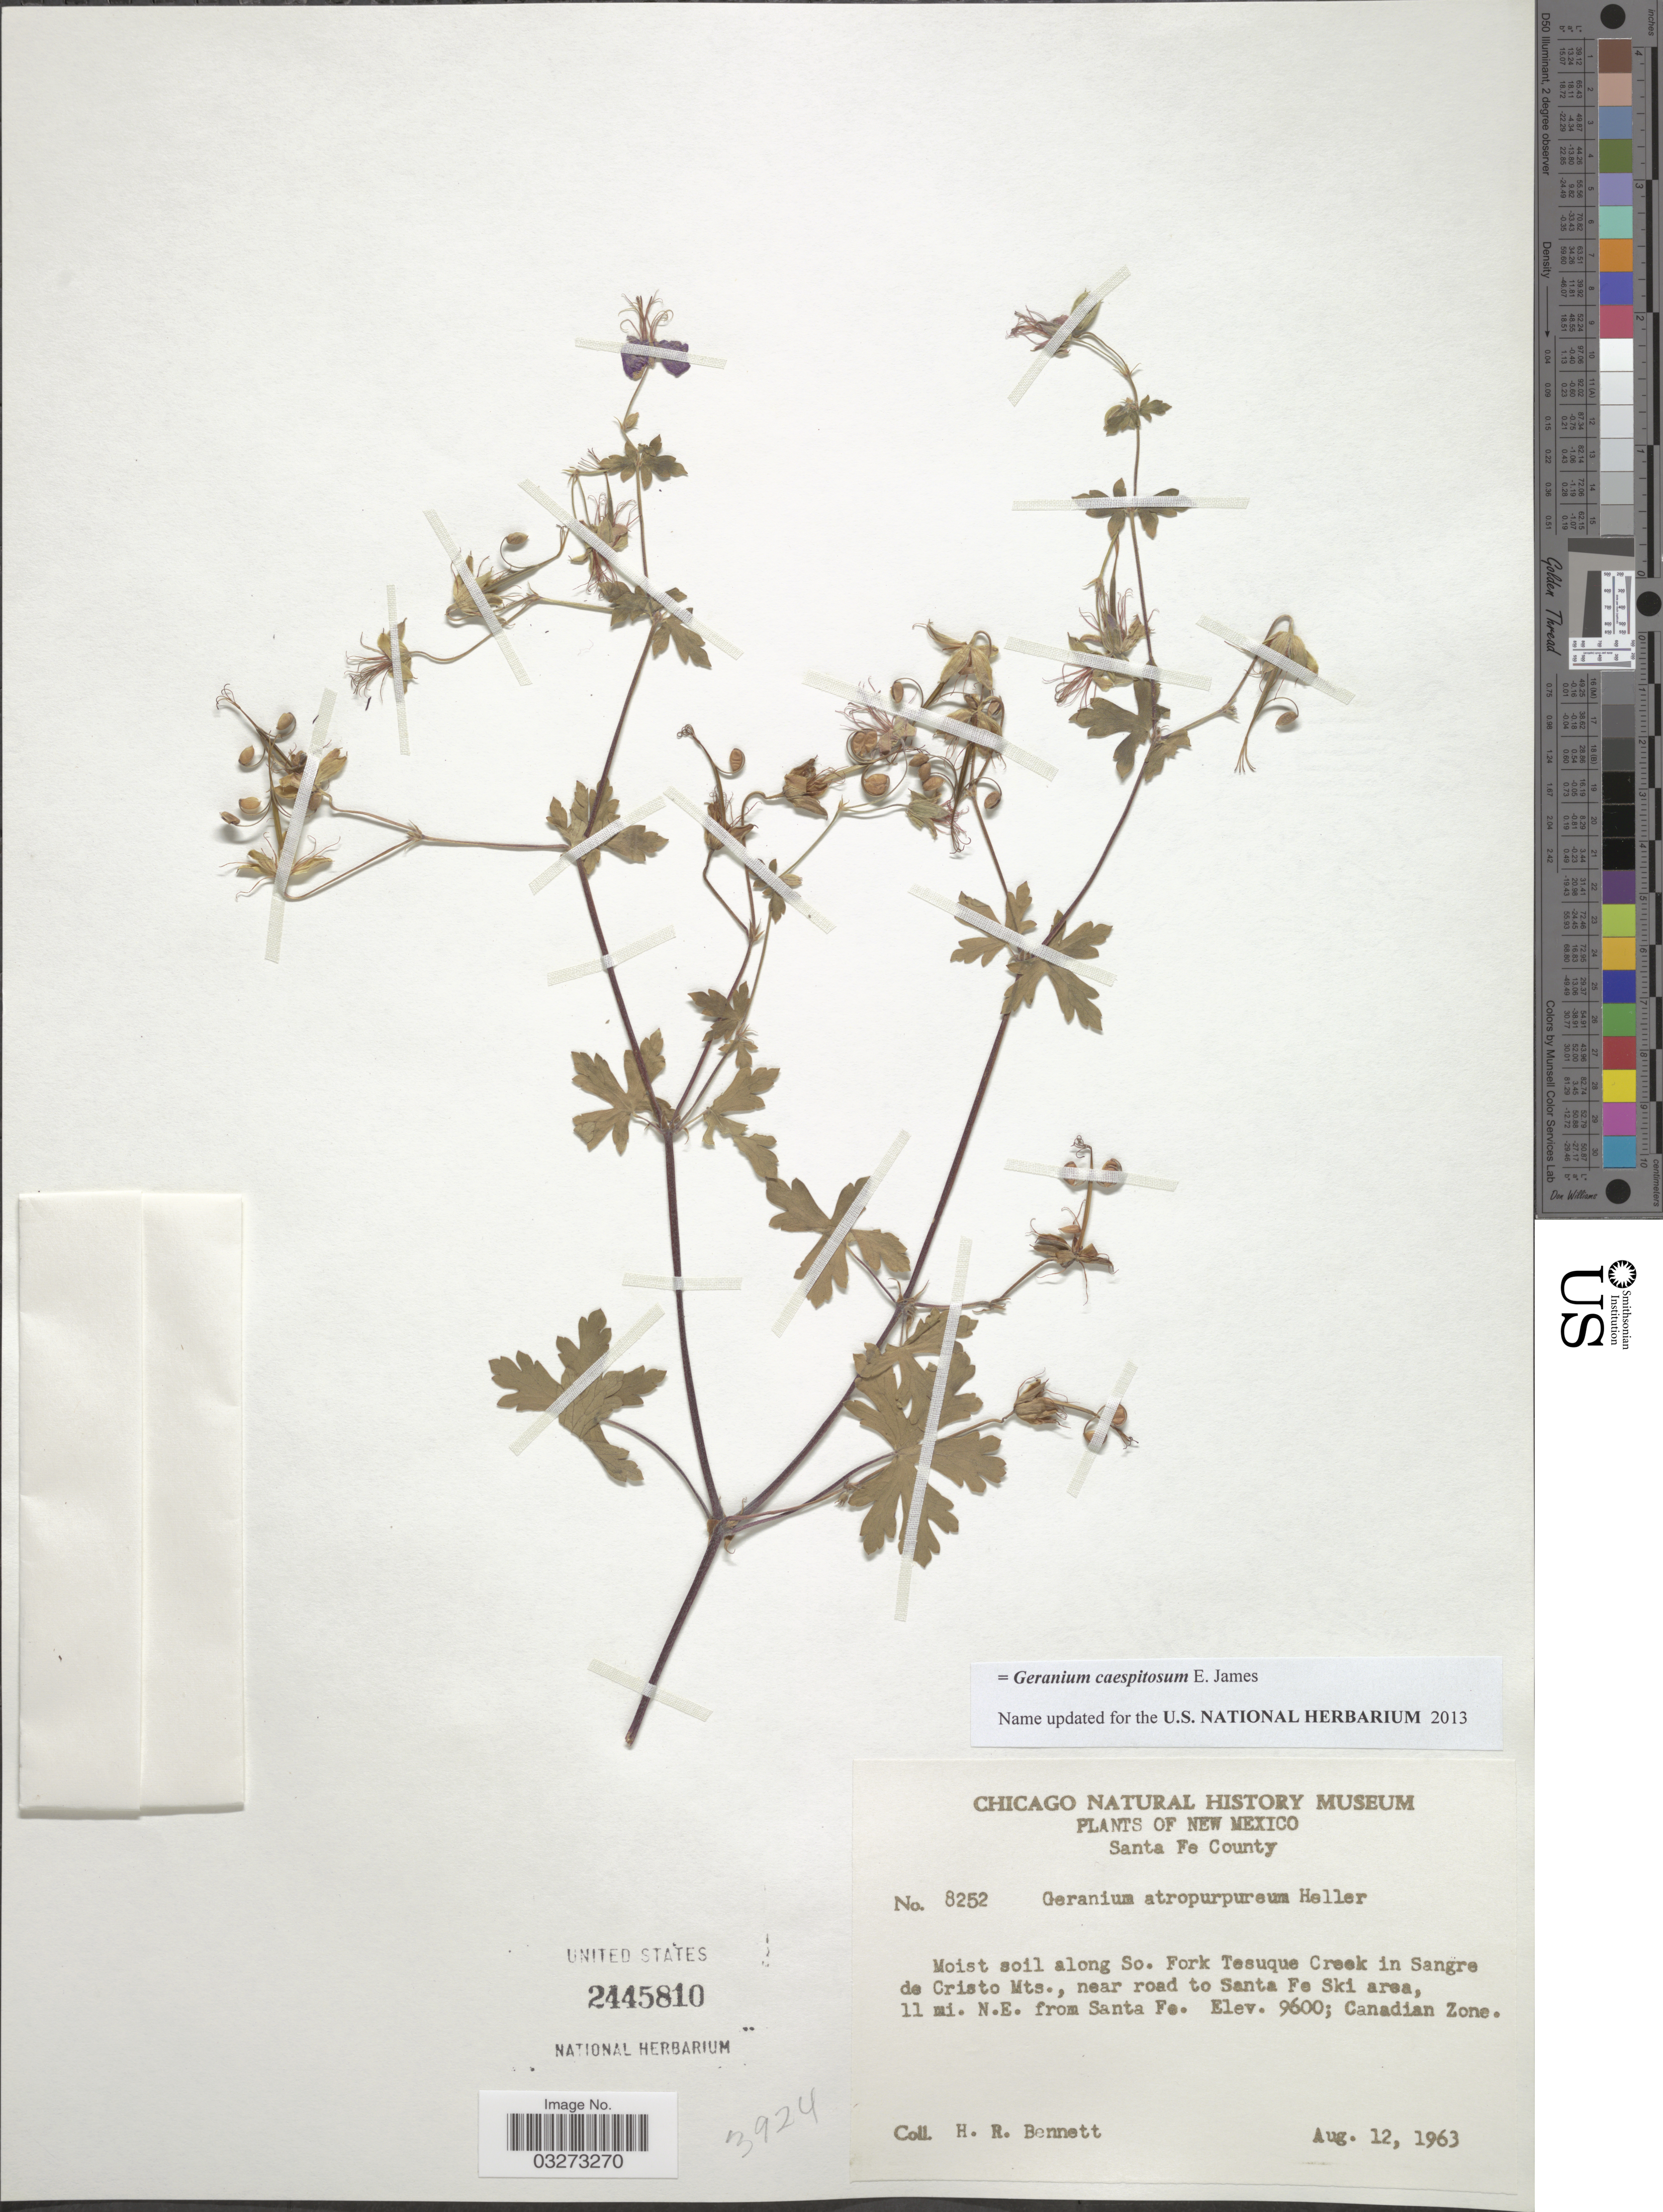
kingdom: Plantae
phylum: Tracheophyta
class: Magnoliopsida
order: Geraniales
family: Geraniaceae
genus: Geranium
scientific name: Geranium caespitosum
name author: E. James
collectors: H. R. Bennett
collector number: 8252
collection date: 1963-08-12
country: United States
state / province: New Mexico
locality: Sante Fe County. Moist soil along So. Fork Tesuque Creek in Sangre de Cristo Mts., near road to Santa Fe Ski area, 11 mi. N.E. from Santa Fe. Canadian Zone.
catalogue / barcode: US 2445810